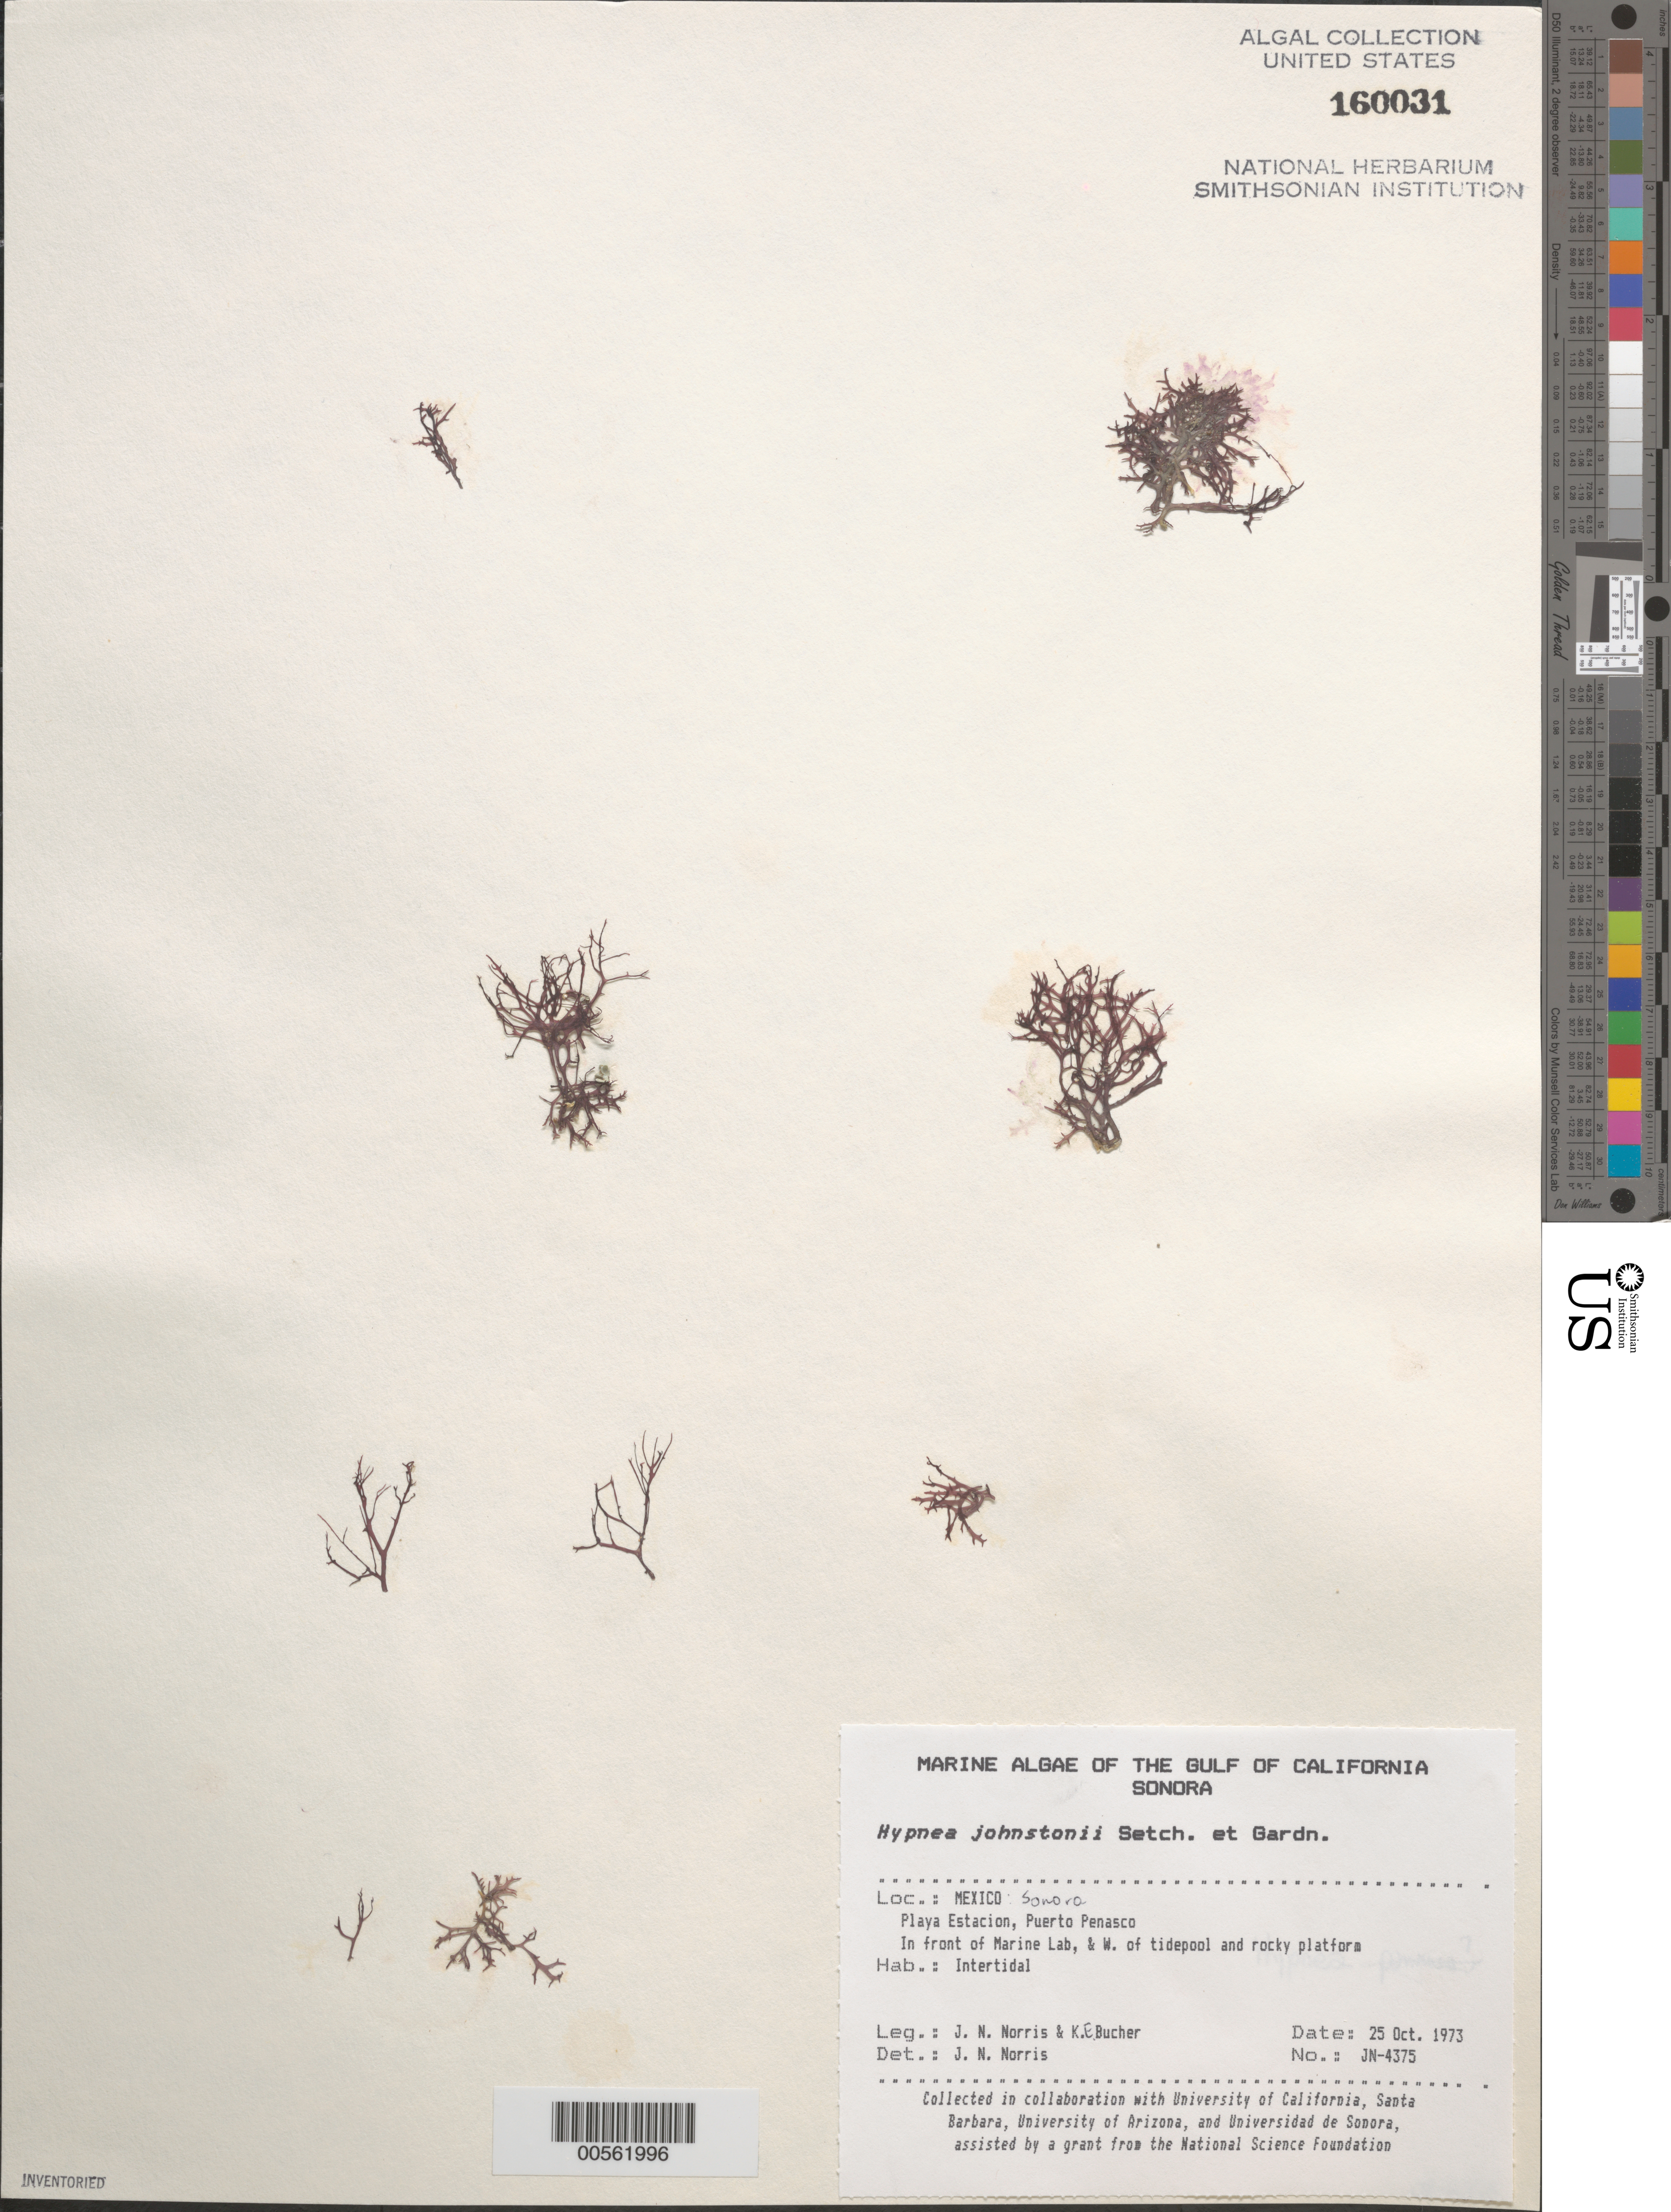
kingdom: Plantae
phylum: Rhodophyta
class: Florideophyceae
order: Gigartinales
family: Cystocloniaceae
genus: Hypnea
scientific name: Hypnea johnstonii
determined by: Norris, James N.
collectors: J. N. Norris & K. E. Bucher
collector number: JN-4375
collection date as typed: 25 Oct 1973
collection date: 1973-10-25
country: Mexico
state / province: Sonora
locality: Playa Estacion, Puerto Penasco, marine laboratory station shore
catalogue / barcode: US 160031